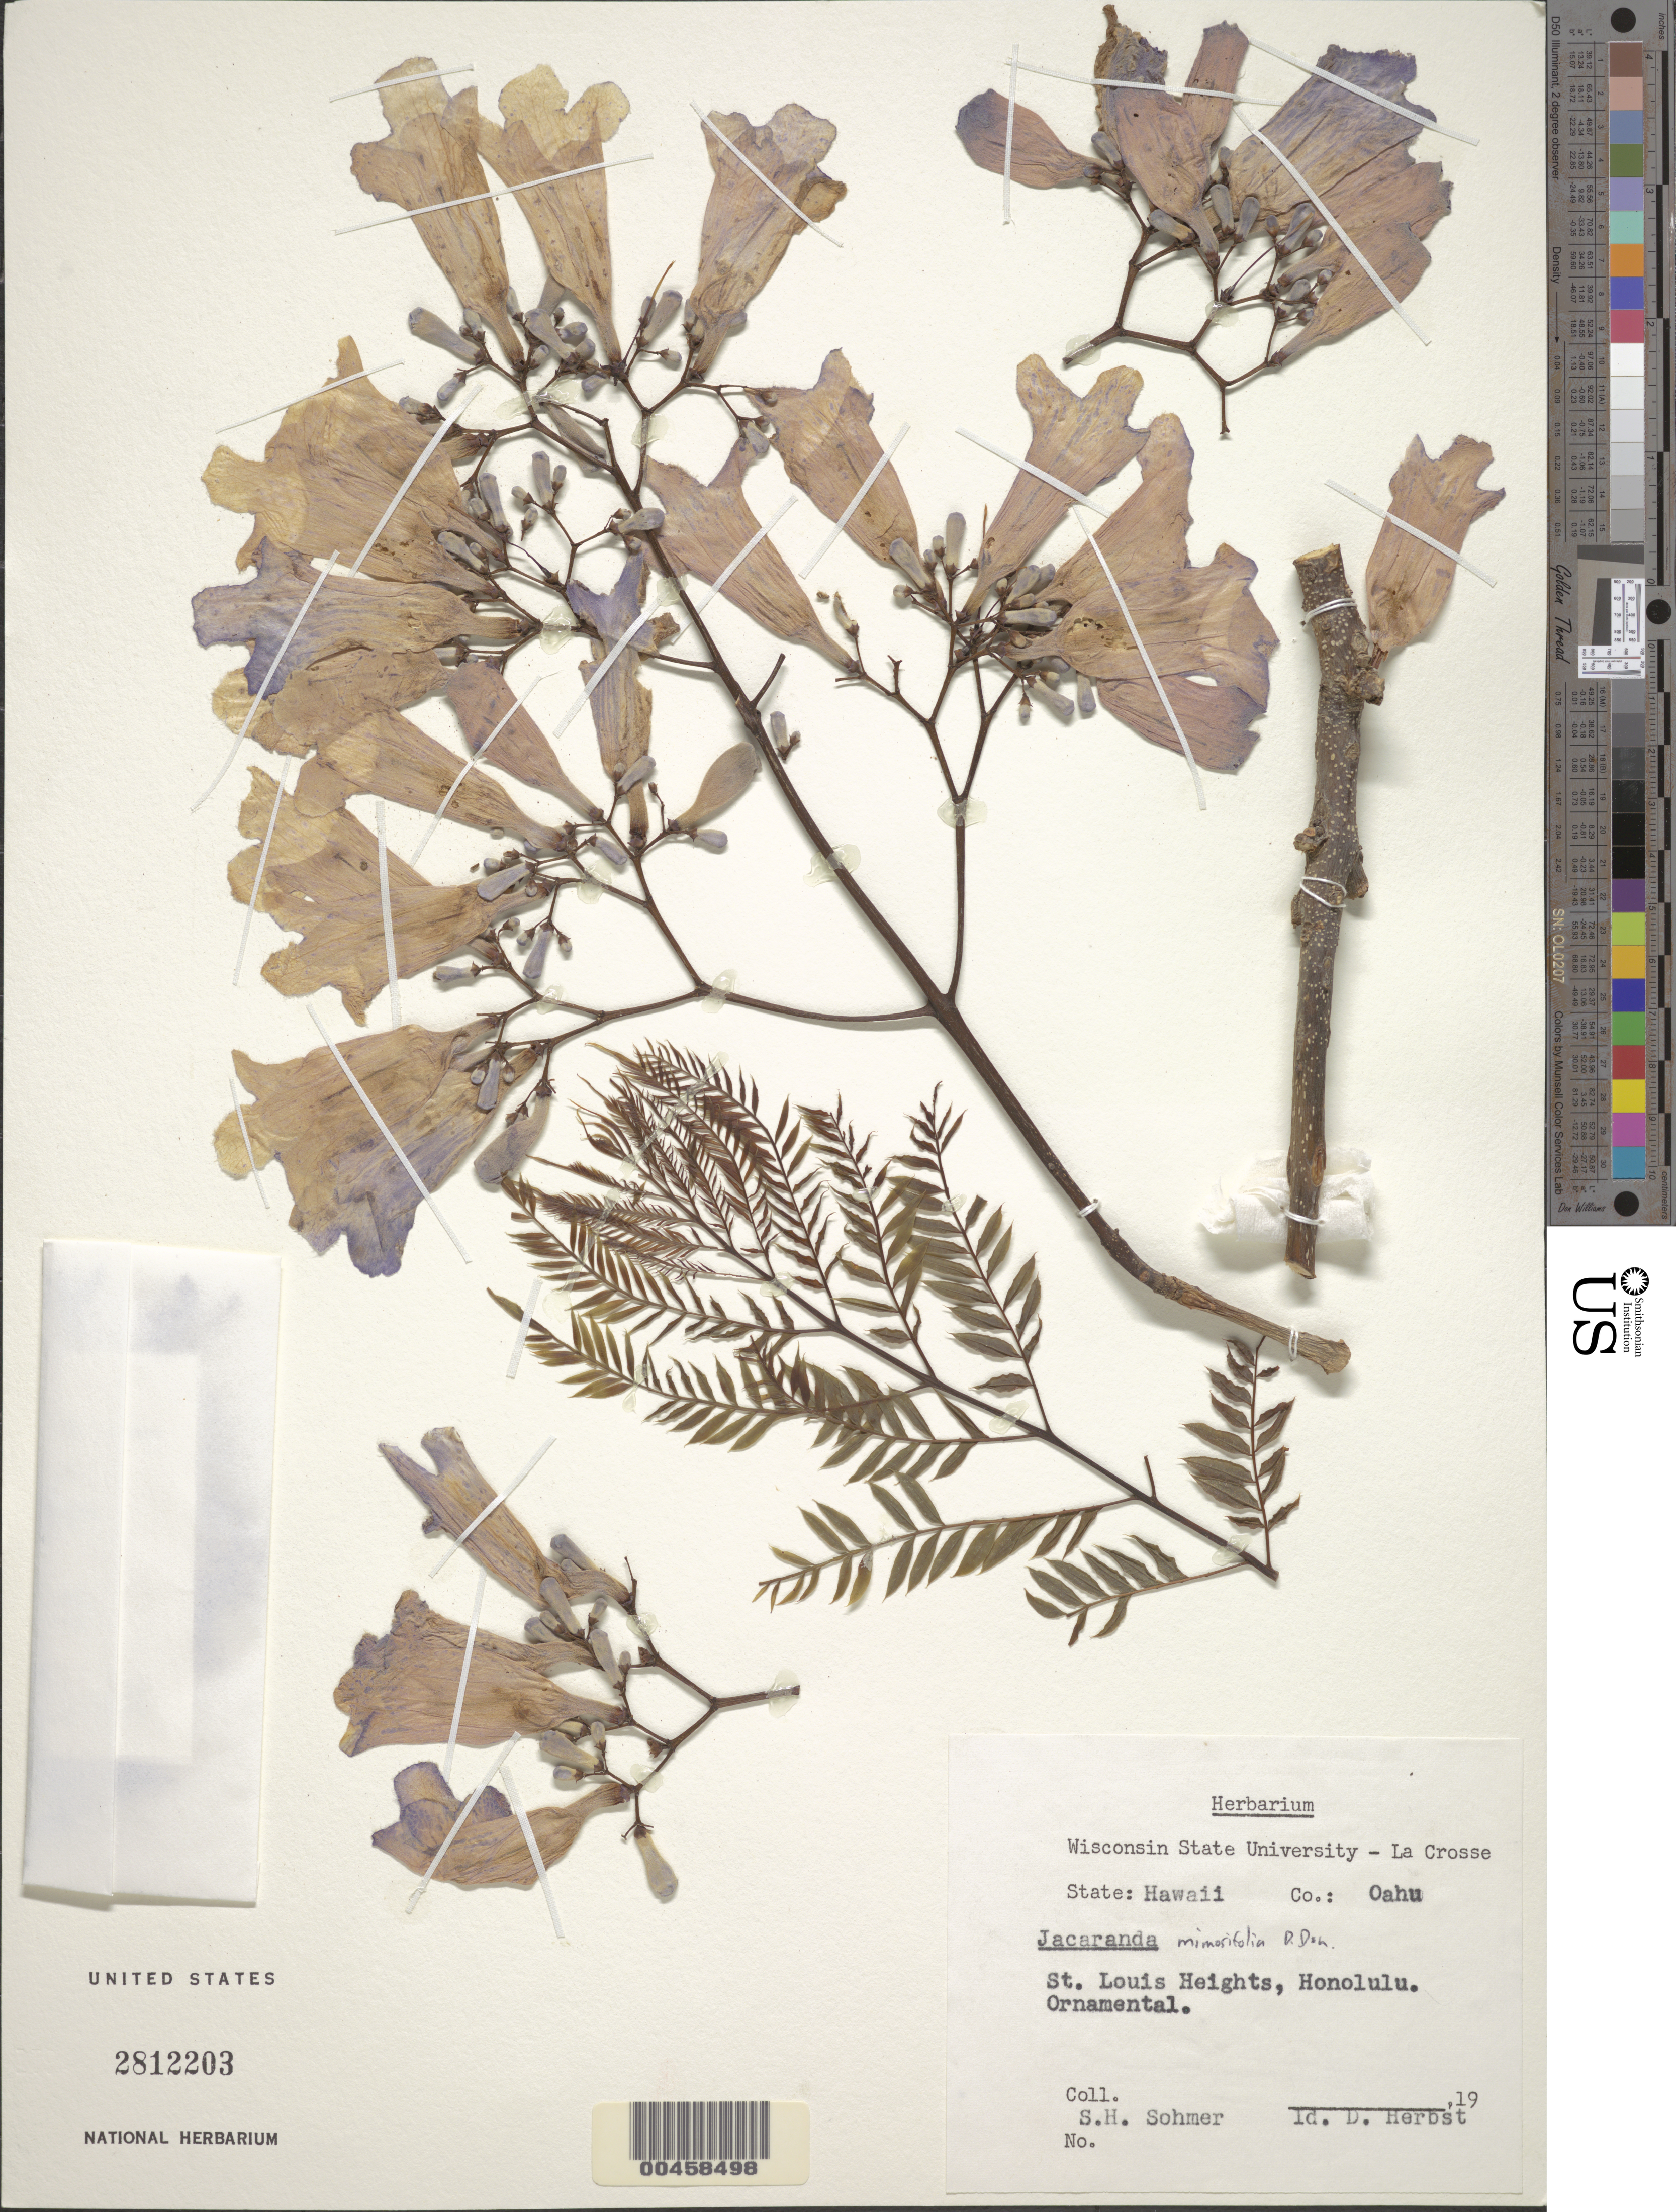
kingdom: Plantae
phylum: Tracheophyta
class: Magnoliopsida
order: Lamiales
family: Bignoniaceae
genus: Jacaranda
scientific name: Jacaranda mimosifolia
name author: D. Don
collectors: S. H. Sohmer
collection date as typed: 19??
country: United States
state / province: Hawaii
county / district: Honolulu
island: Oahu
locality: St. Louis Heights, Honolulu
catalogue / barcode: US 2812203